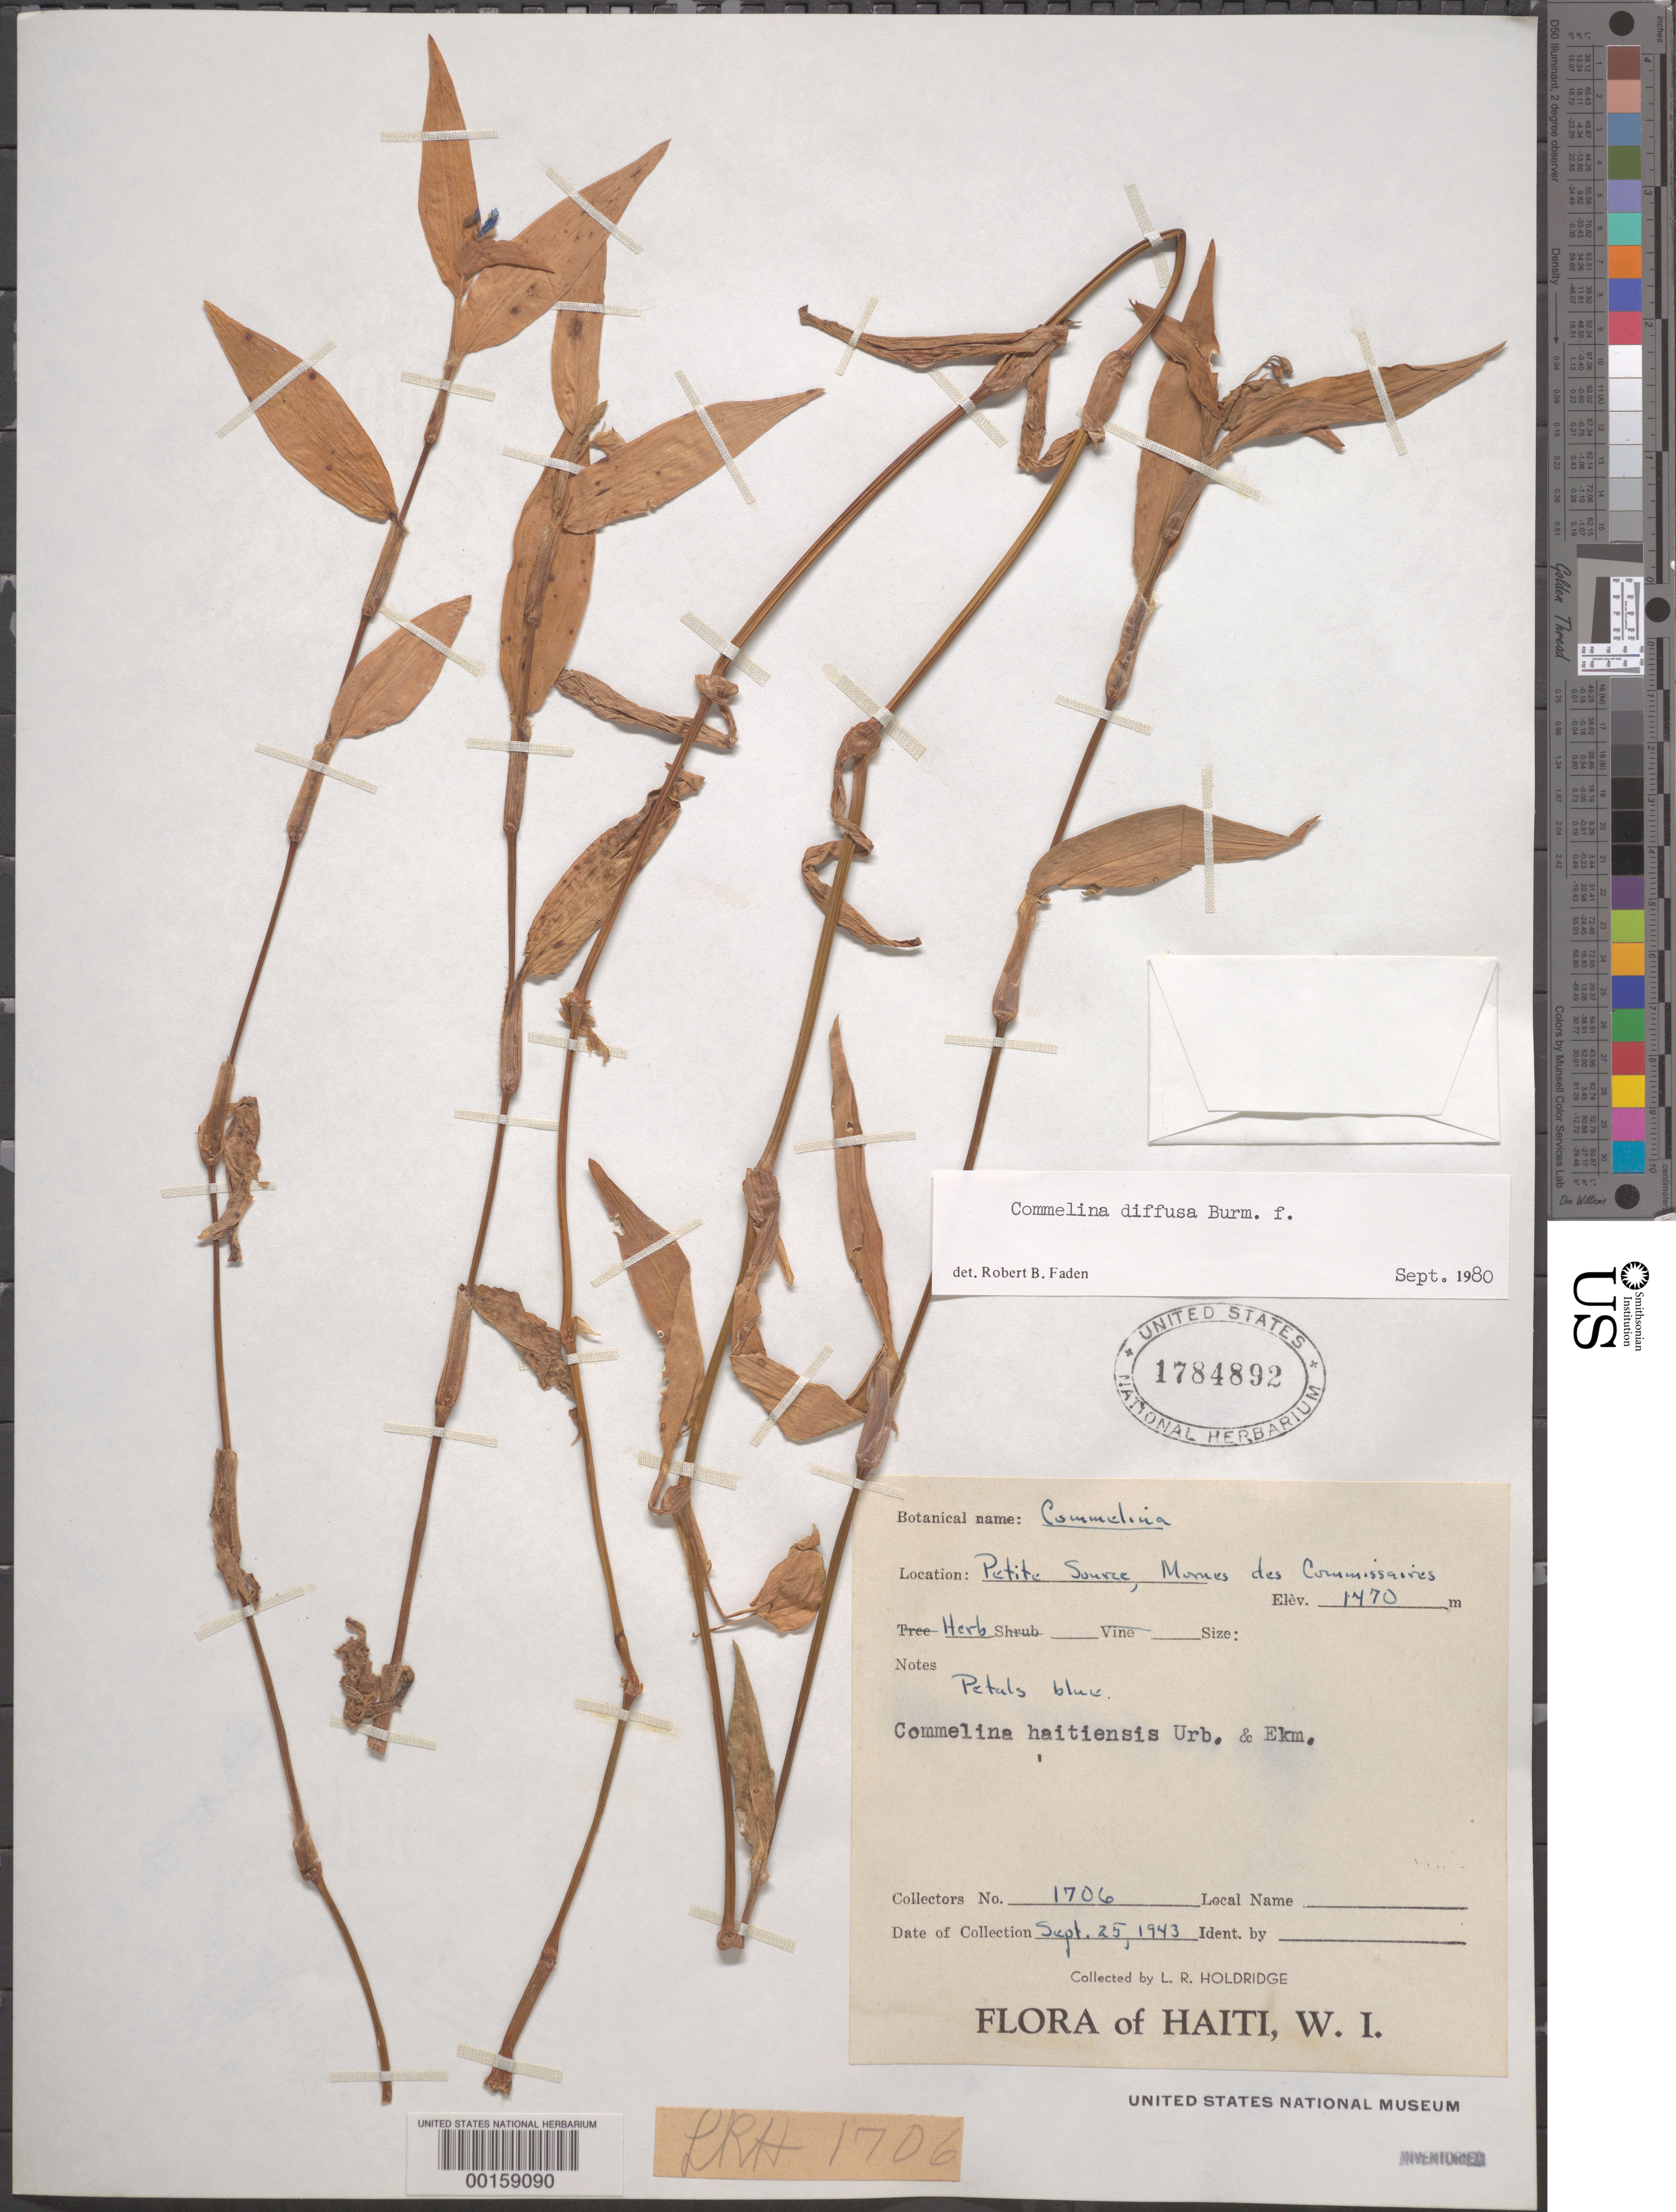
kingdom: Plantae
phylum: Tracheophyta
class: Liliopsida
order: Commelinales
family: Commelinaceae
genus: Commelina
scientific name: Commelina diffusa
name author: Burm. f.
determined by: Faden, Robert B., (US), Smithsonian Institution - National Museum of Natural History (UNITED STATES)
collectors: L. Holdridge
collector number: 1706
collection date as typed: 25 Sep 1943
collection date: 1943-09-25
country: Haiti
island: Hispaniola Island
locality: Petite source; momes des commissarres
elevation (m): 1470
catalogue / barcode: US 1784892